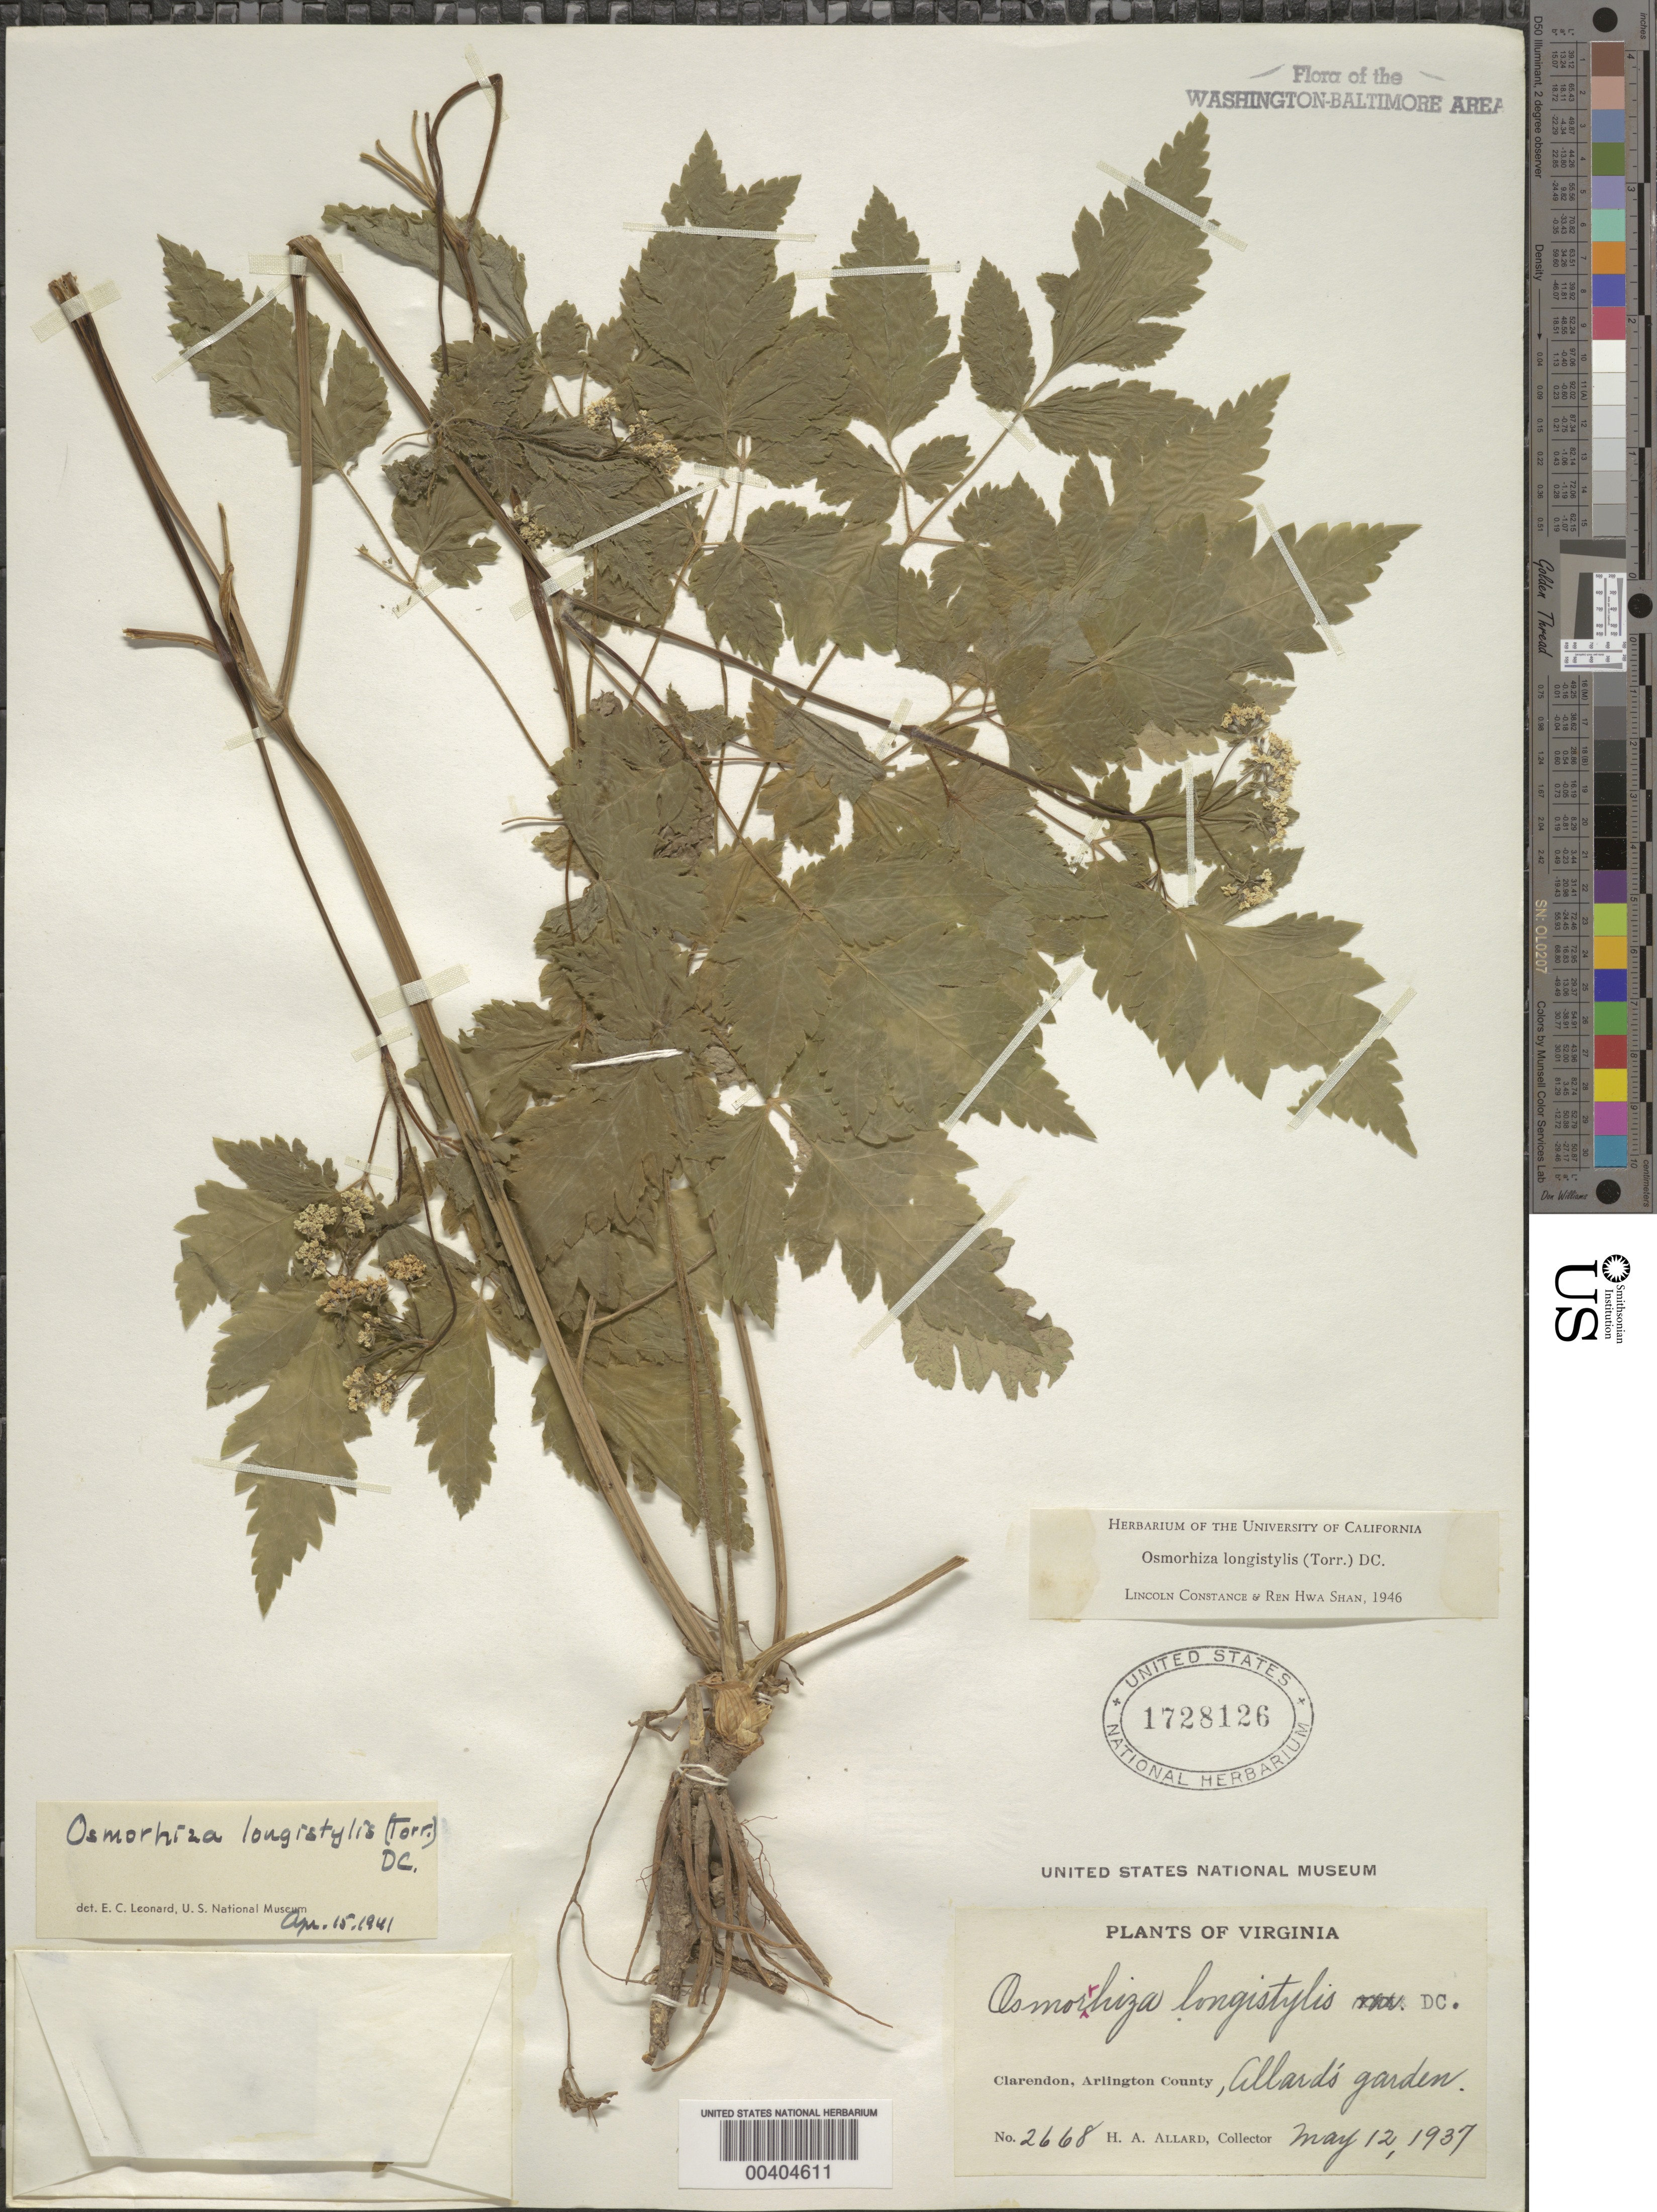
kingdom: Plantae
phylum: Tracheophyta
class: Magnoliopsida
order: Apiales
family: Apiaceae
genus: Osmorhiza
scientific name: Osmorhiza longistylis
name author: (Torr.) DC.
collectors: H. A. Allard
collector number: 2668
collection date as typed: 12 May 1937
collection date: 1937-05-12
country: United States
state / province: Virginia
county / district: Arlington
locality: Allards garden, Clarendon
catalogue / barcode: US 1728126